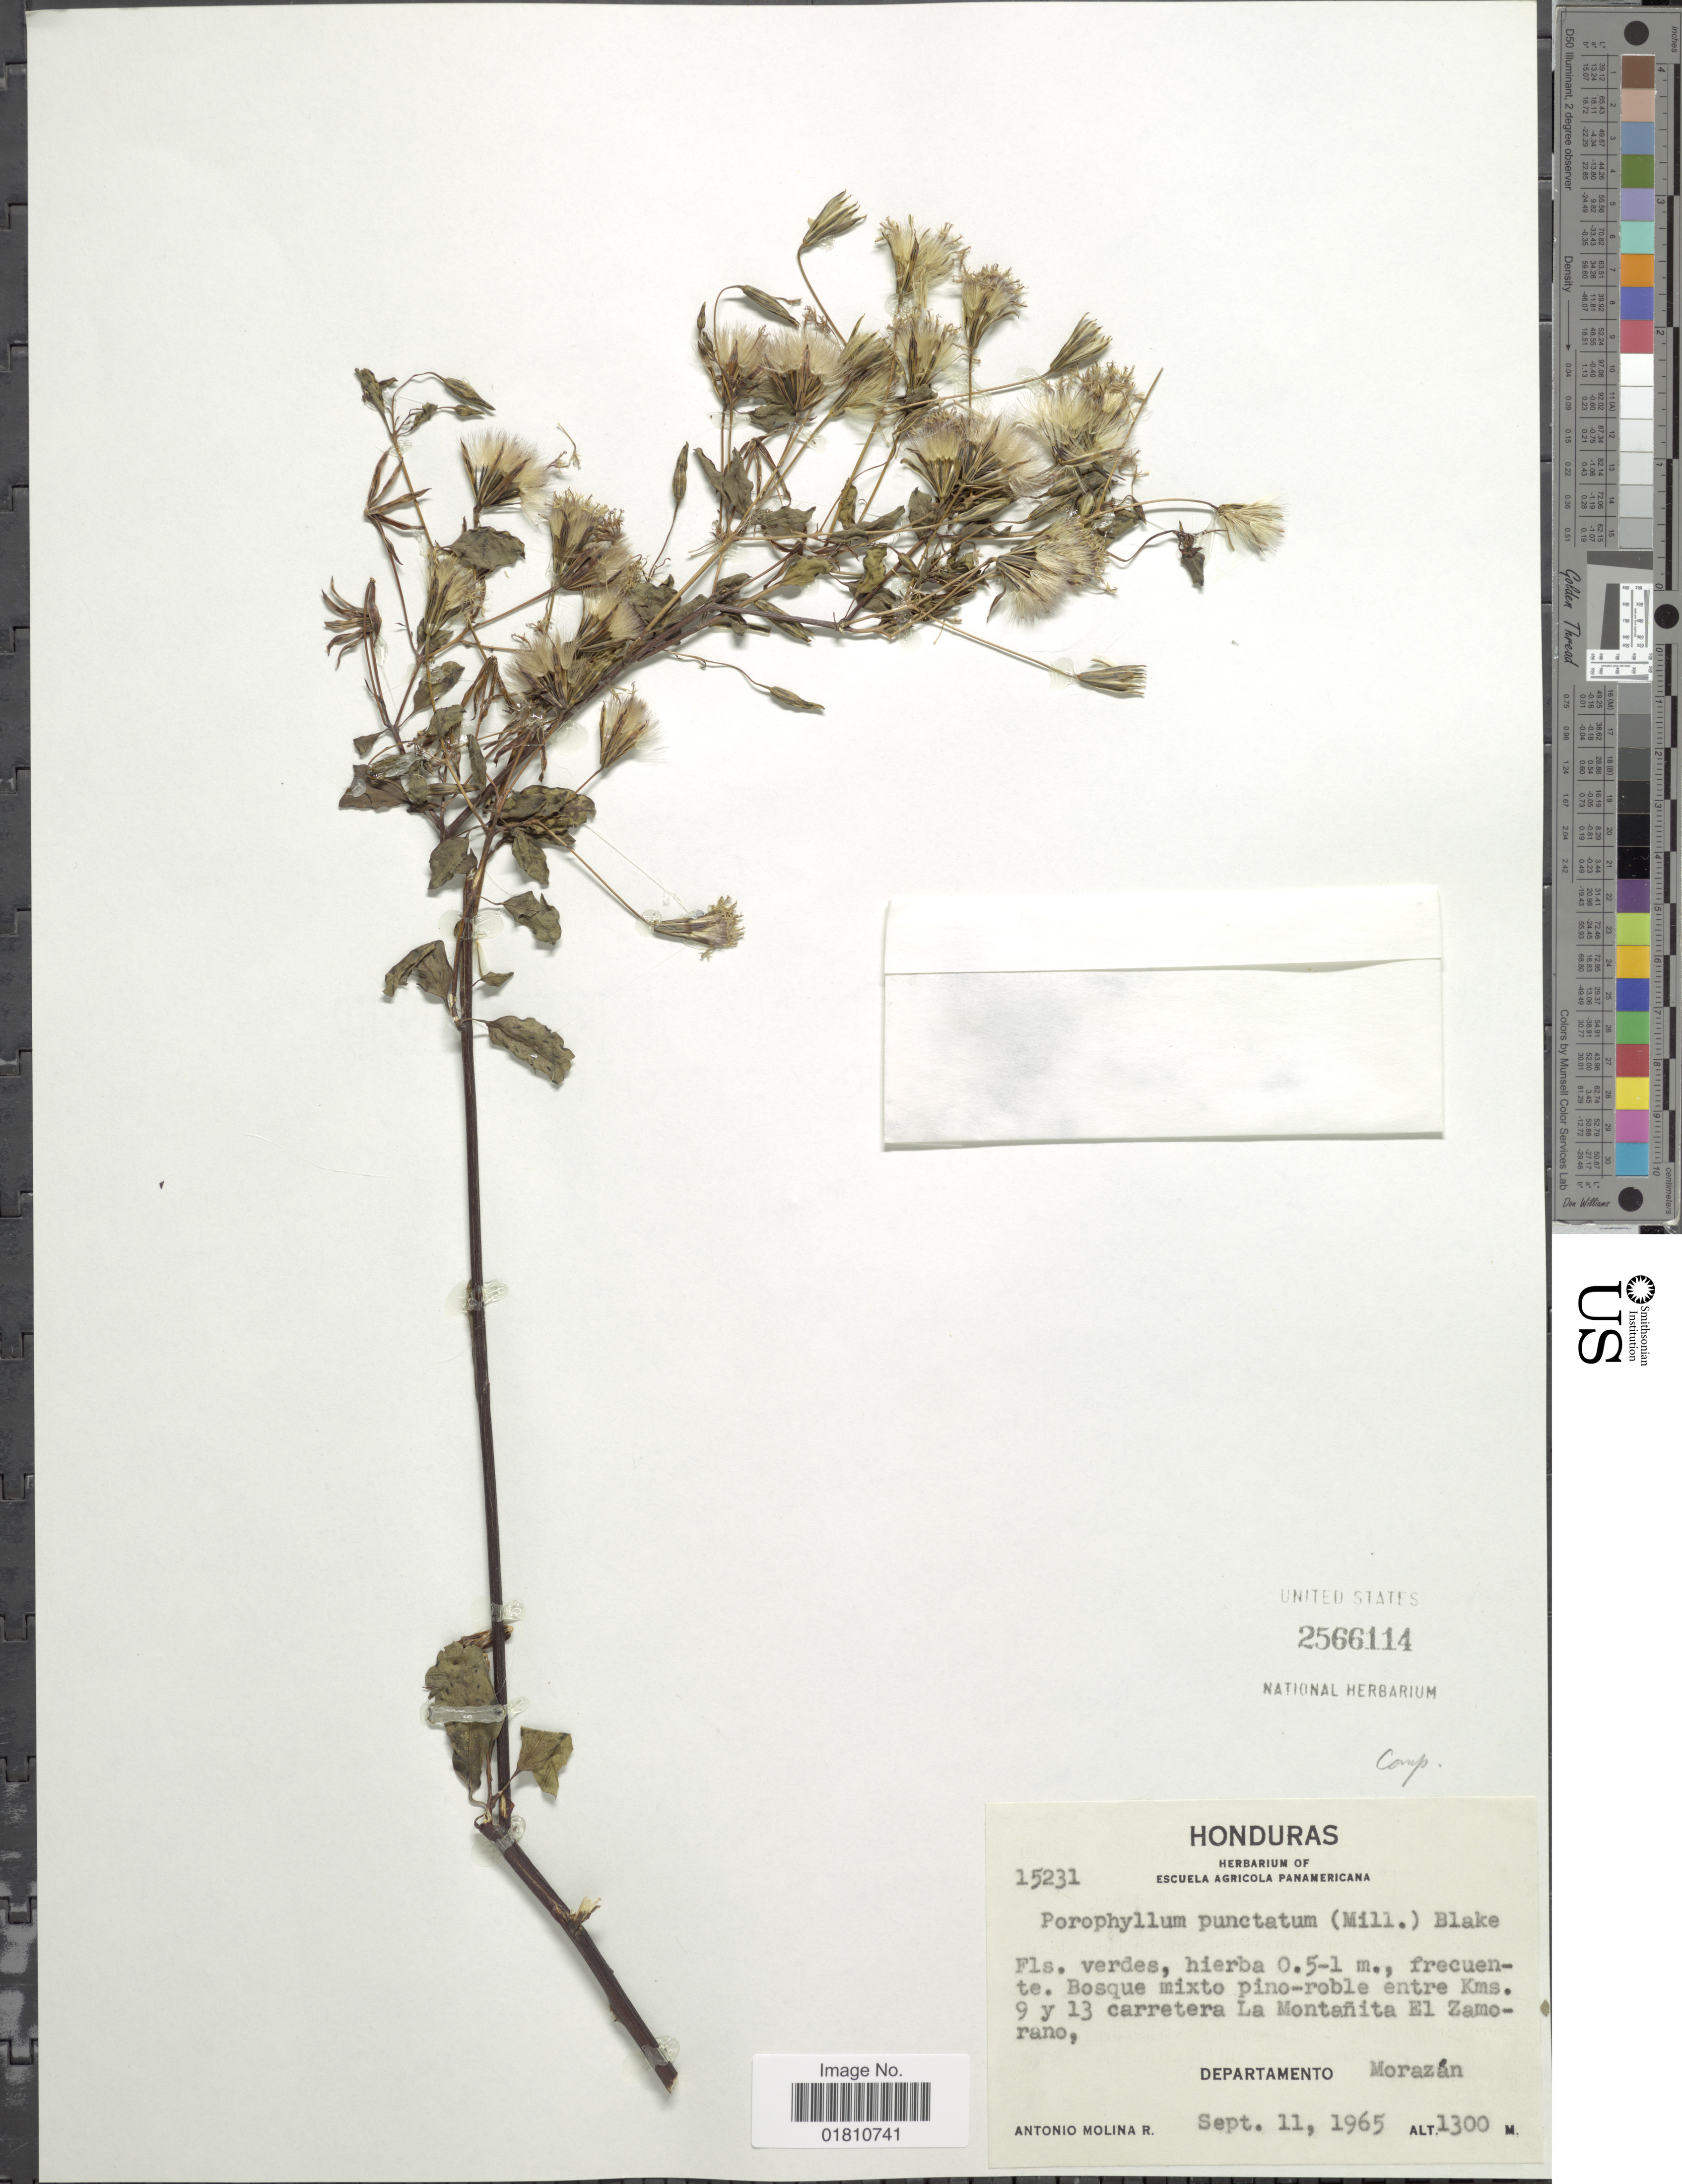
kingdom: Plantae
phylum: Tracheophyta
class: Magnoliopsida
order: Asterales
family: Asteraceae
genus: Porophyllum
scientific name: Porophyllum punctatum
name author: (Mill.) S.F. Blake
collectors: A. Molina R.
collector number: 15231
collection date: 1965-09-11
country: Honduras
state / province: Fco. Morazán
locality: Bosque mixto pino-roble entre Kms. 9 y 13 carretera La Montañita El Zamorano, Morazan.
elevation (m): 1300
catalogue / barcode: US 2566114